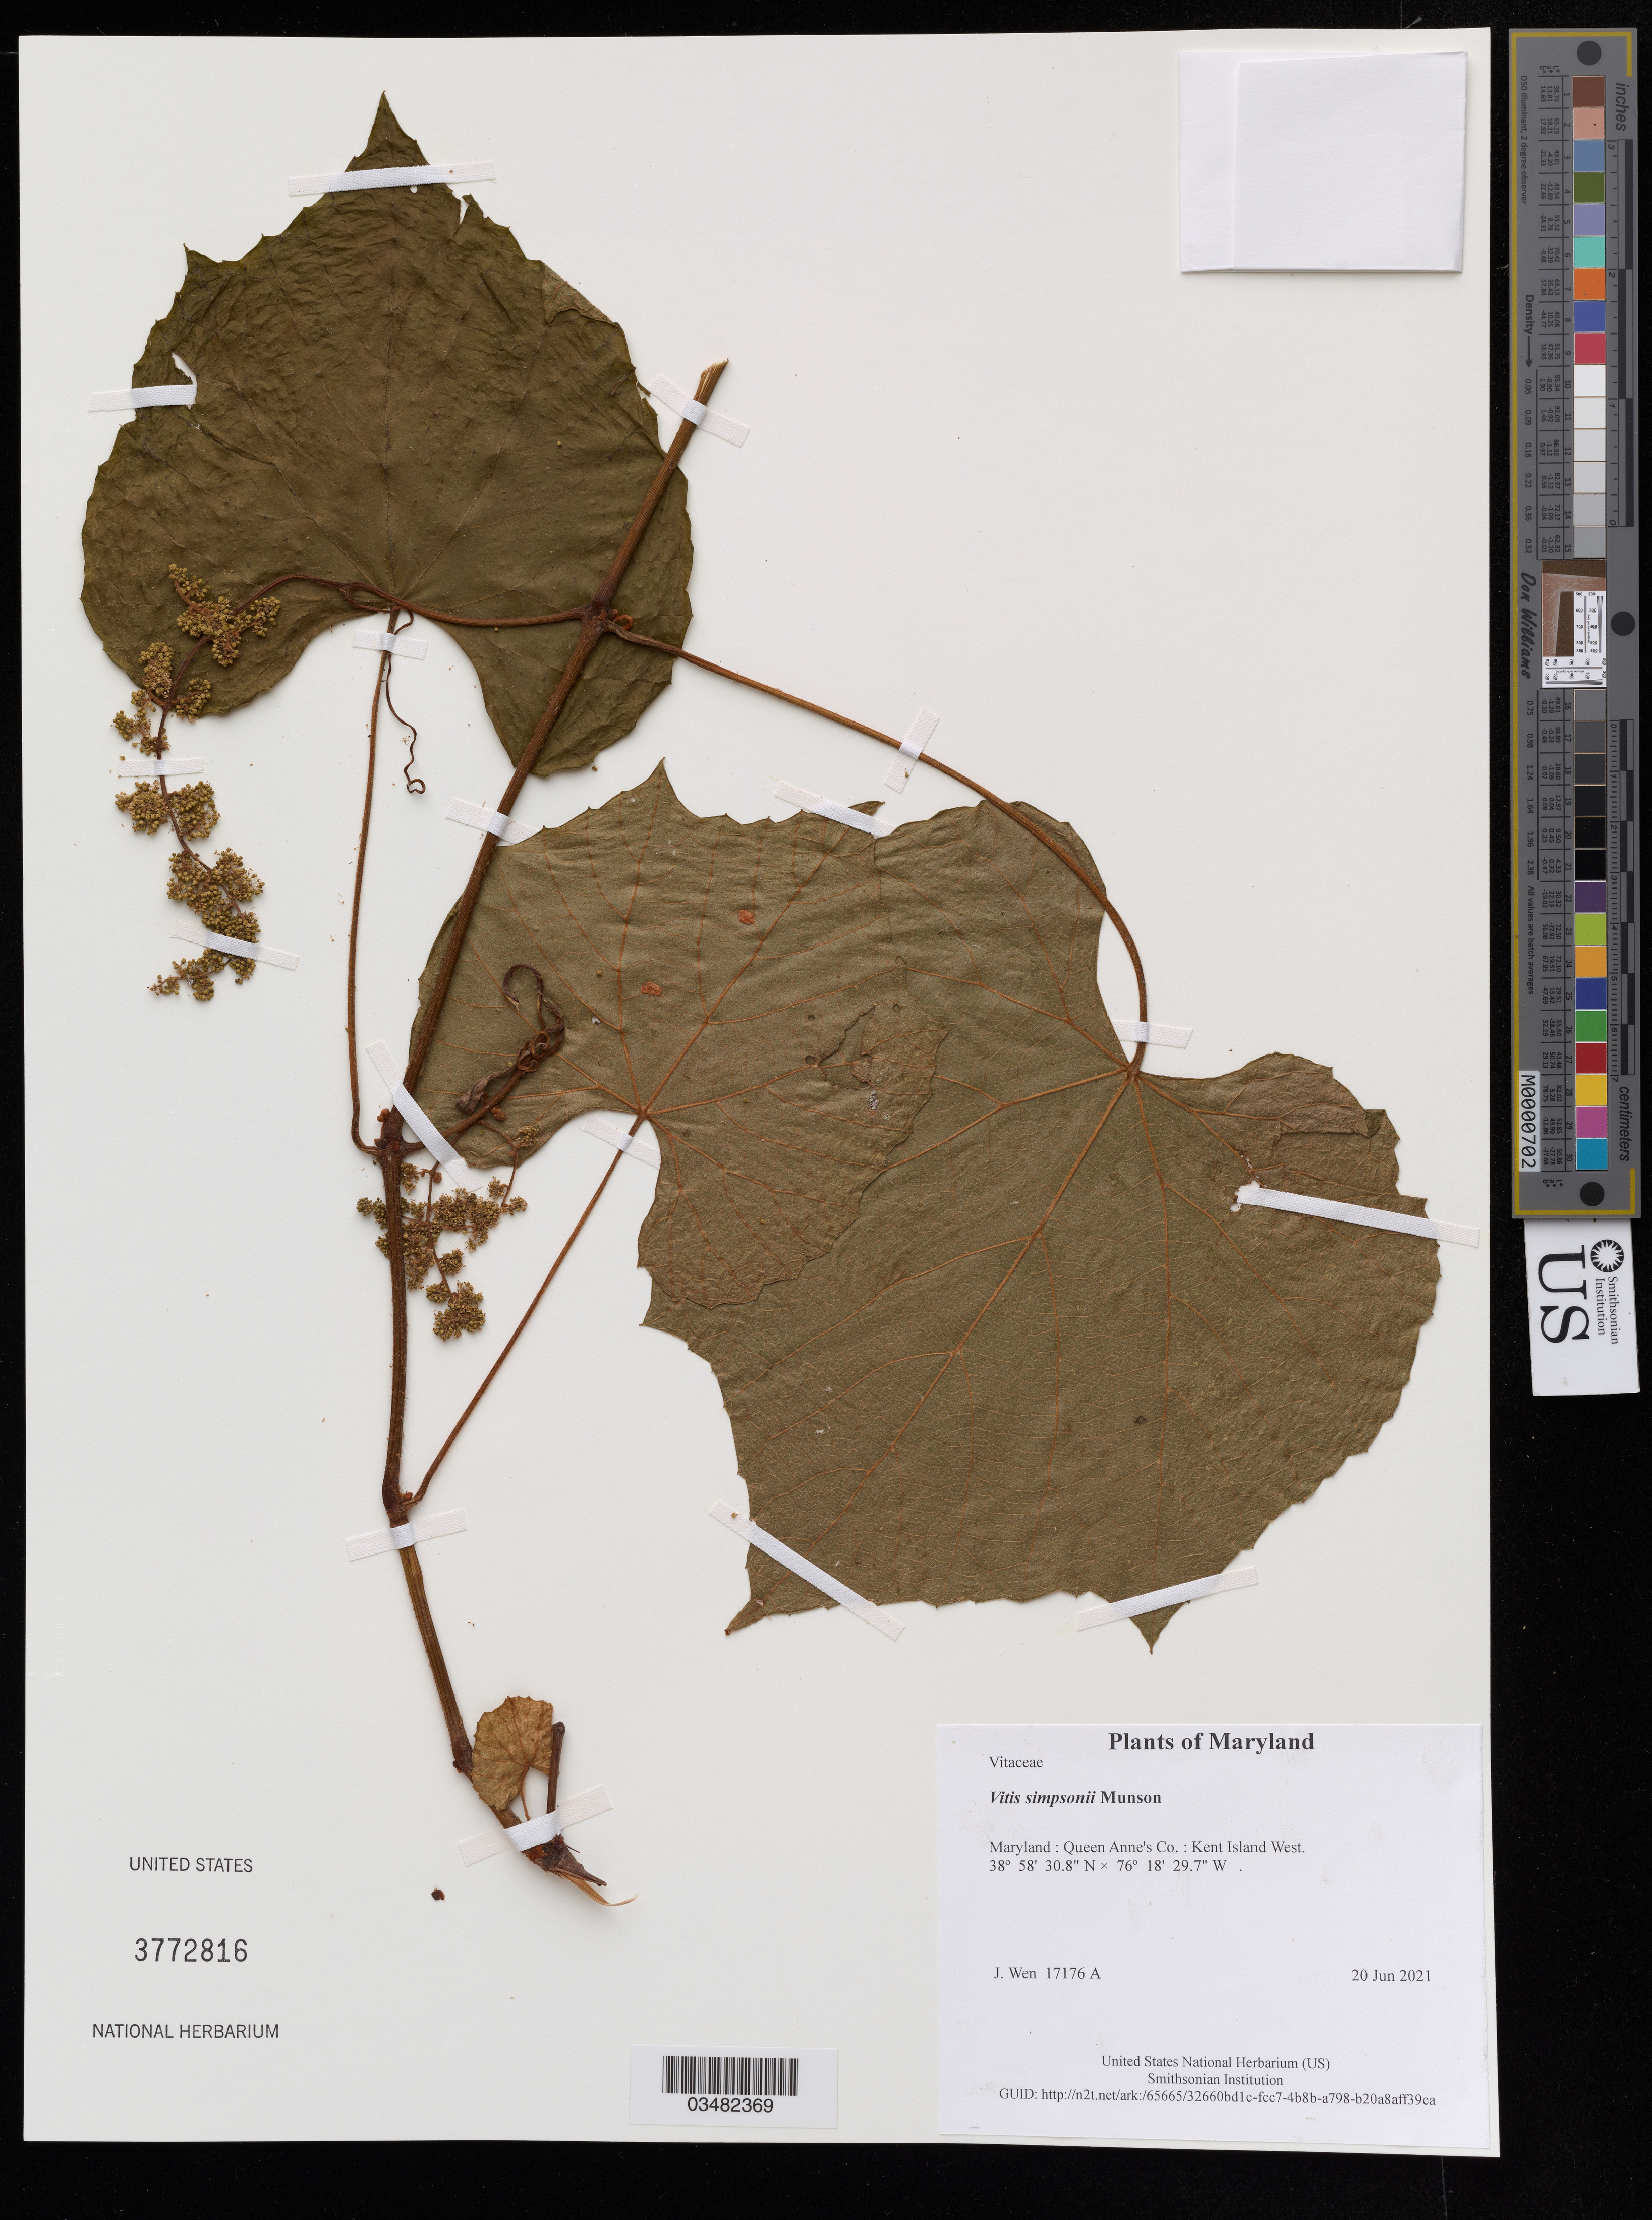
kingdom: Plantae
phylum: Tracheophyta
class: Magnoliopsida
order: Vitales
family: Vitaceae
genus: Vitis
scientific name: Vitis simpsonii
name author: Munson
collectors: J. Wen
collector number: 17176 A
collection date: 2021-06-20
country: United States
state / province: Maryland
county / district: Queen Anne's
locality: Kent Island West.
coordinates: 38 58 30.8 N, 76 18 29.7 W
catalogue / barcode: US 3772816